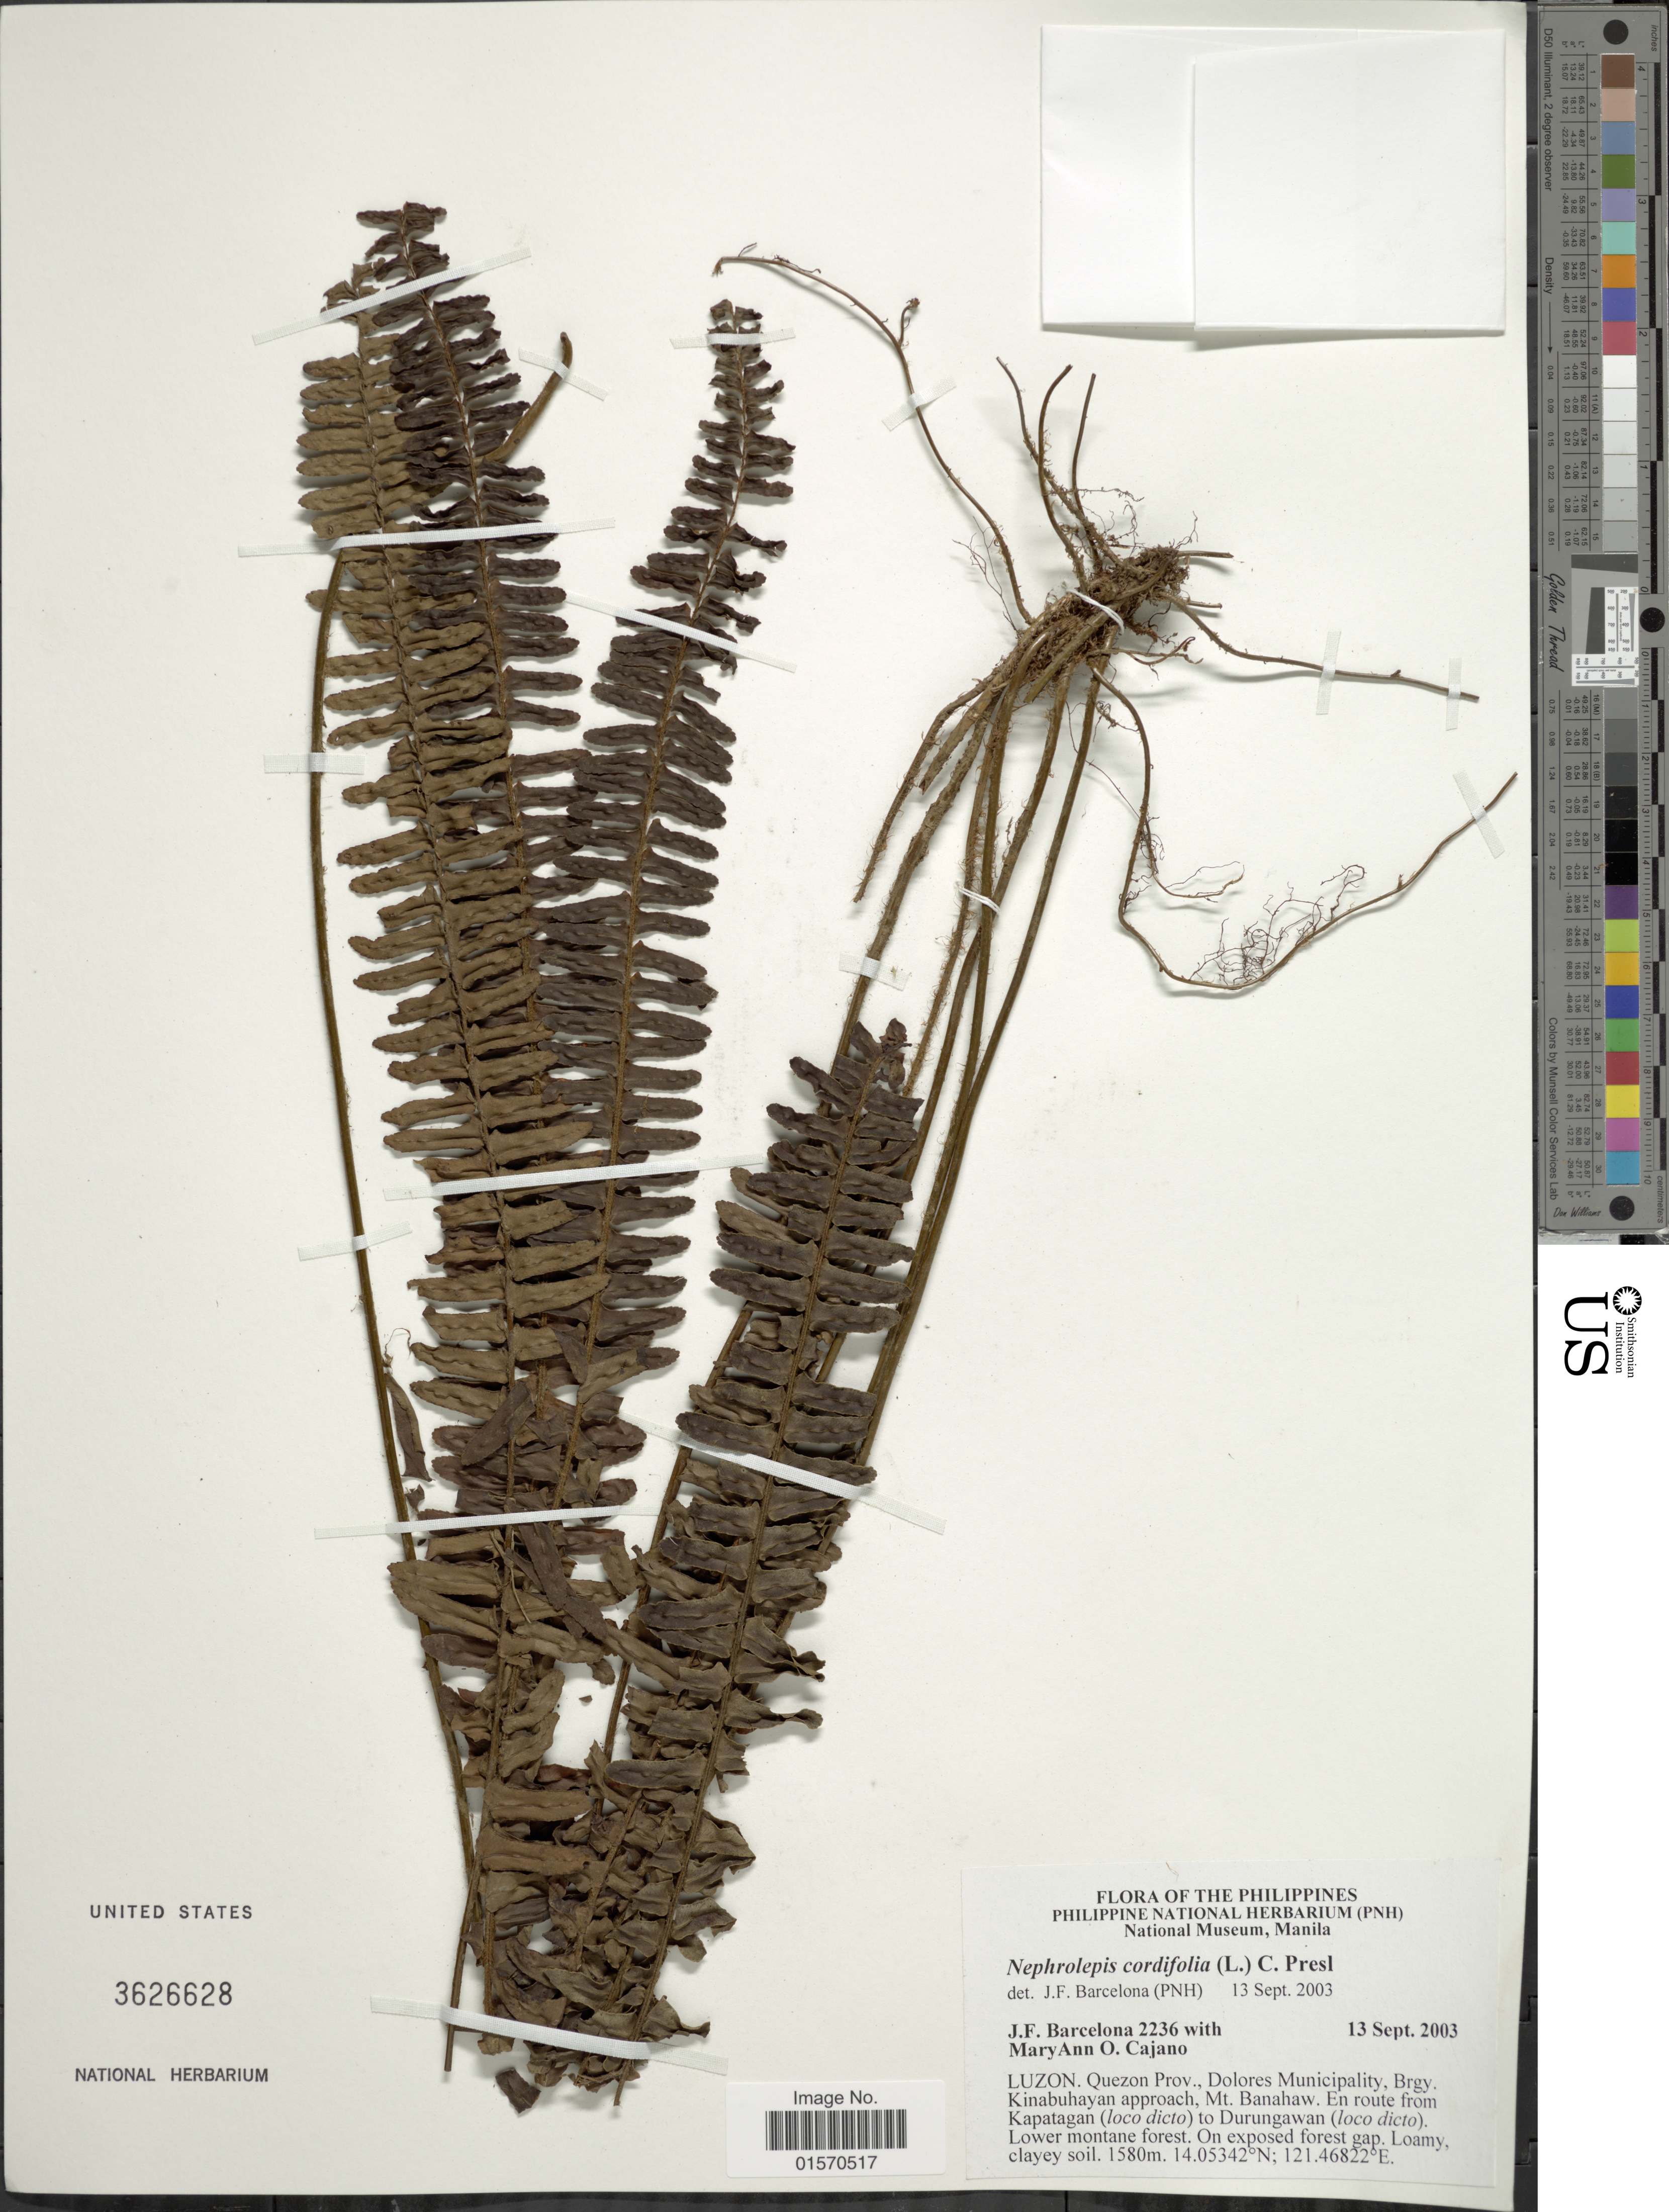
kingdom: Plantae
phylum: Tracheophyta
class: Polypodiopsida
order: Polypodiales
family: Nephrolepidaceae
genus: Nephrolepis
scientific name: Nephrolepis cordifolia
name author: (L.) C. Presl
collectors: J. F. Barcelona & M. Cajano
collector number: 2236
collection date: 2003-09-13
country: Philippines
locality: Luzon. Quezon Prov., Dolores Municipality, Brgy. Kinabuhayan approach, Mt. Banahaw. En route from Kapatagan (loco dicto) to Durungawan (loco dicto). Lower montane forest. On exposed forest gap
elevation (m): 1580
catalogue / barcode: US 3626628